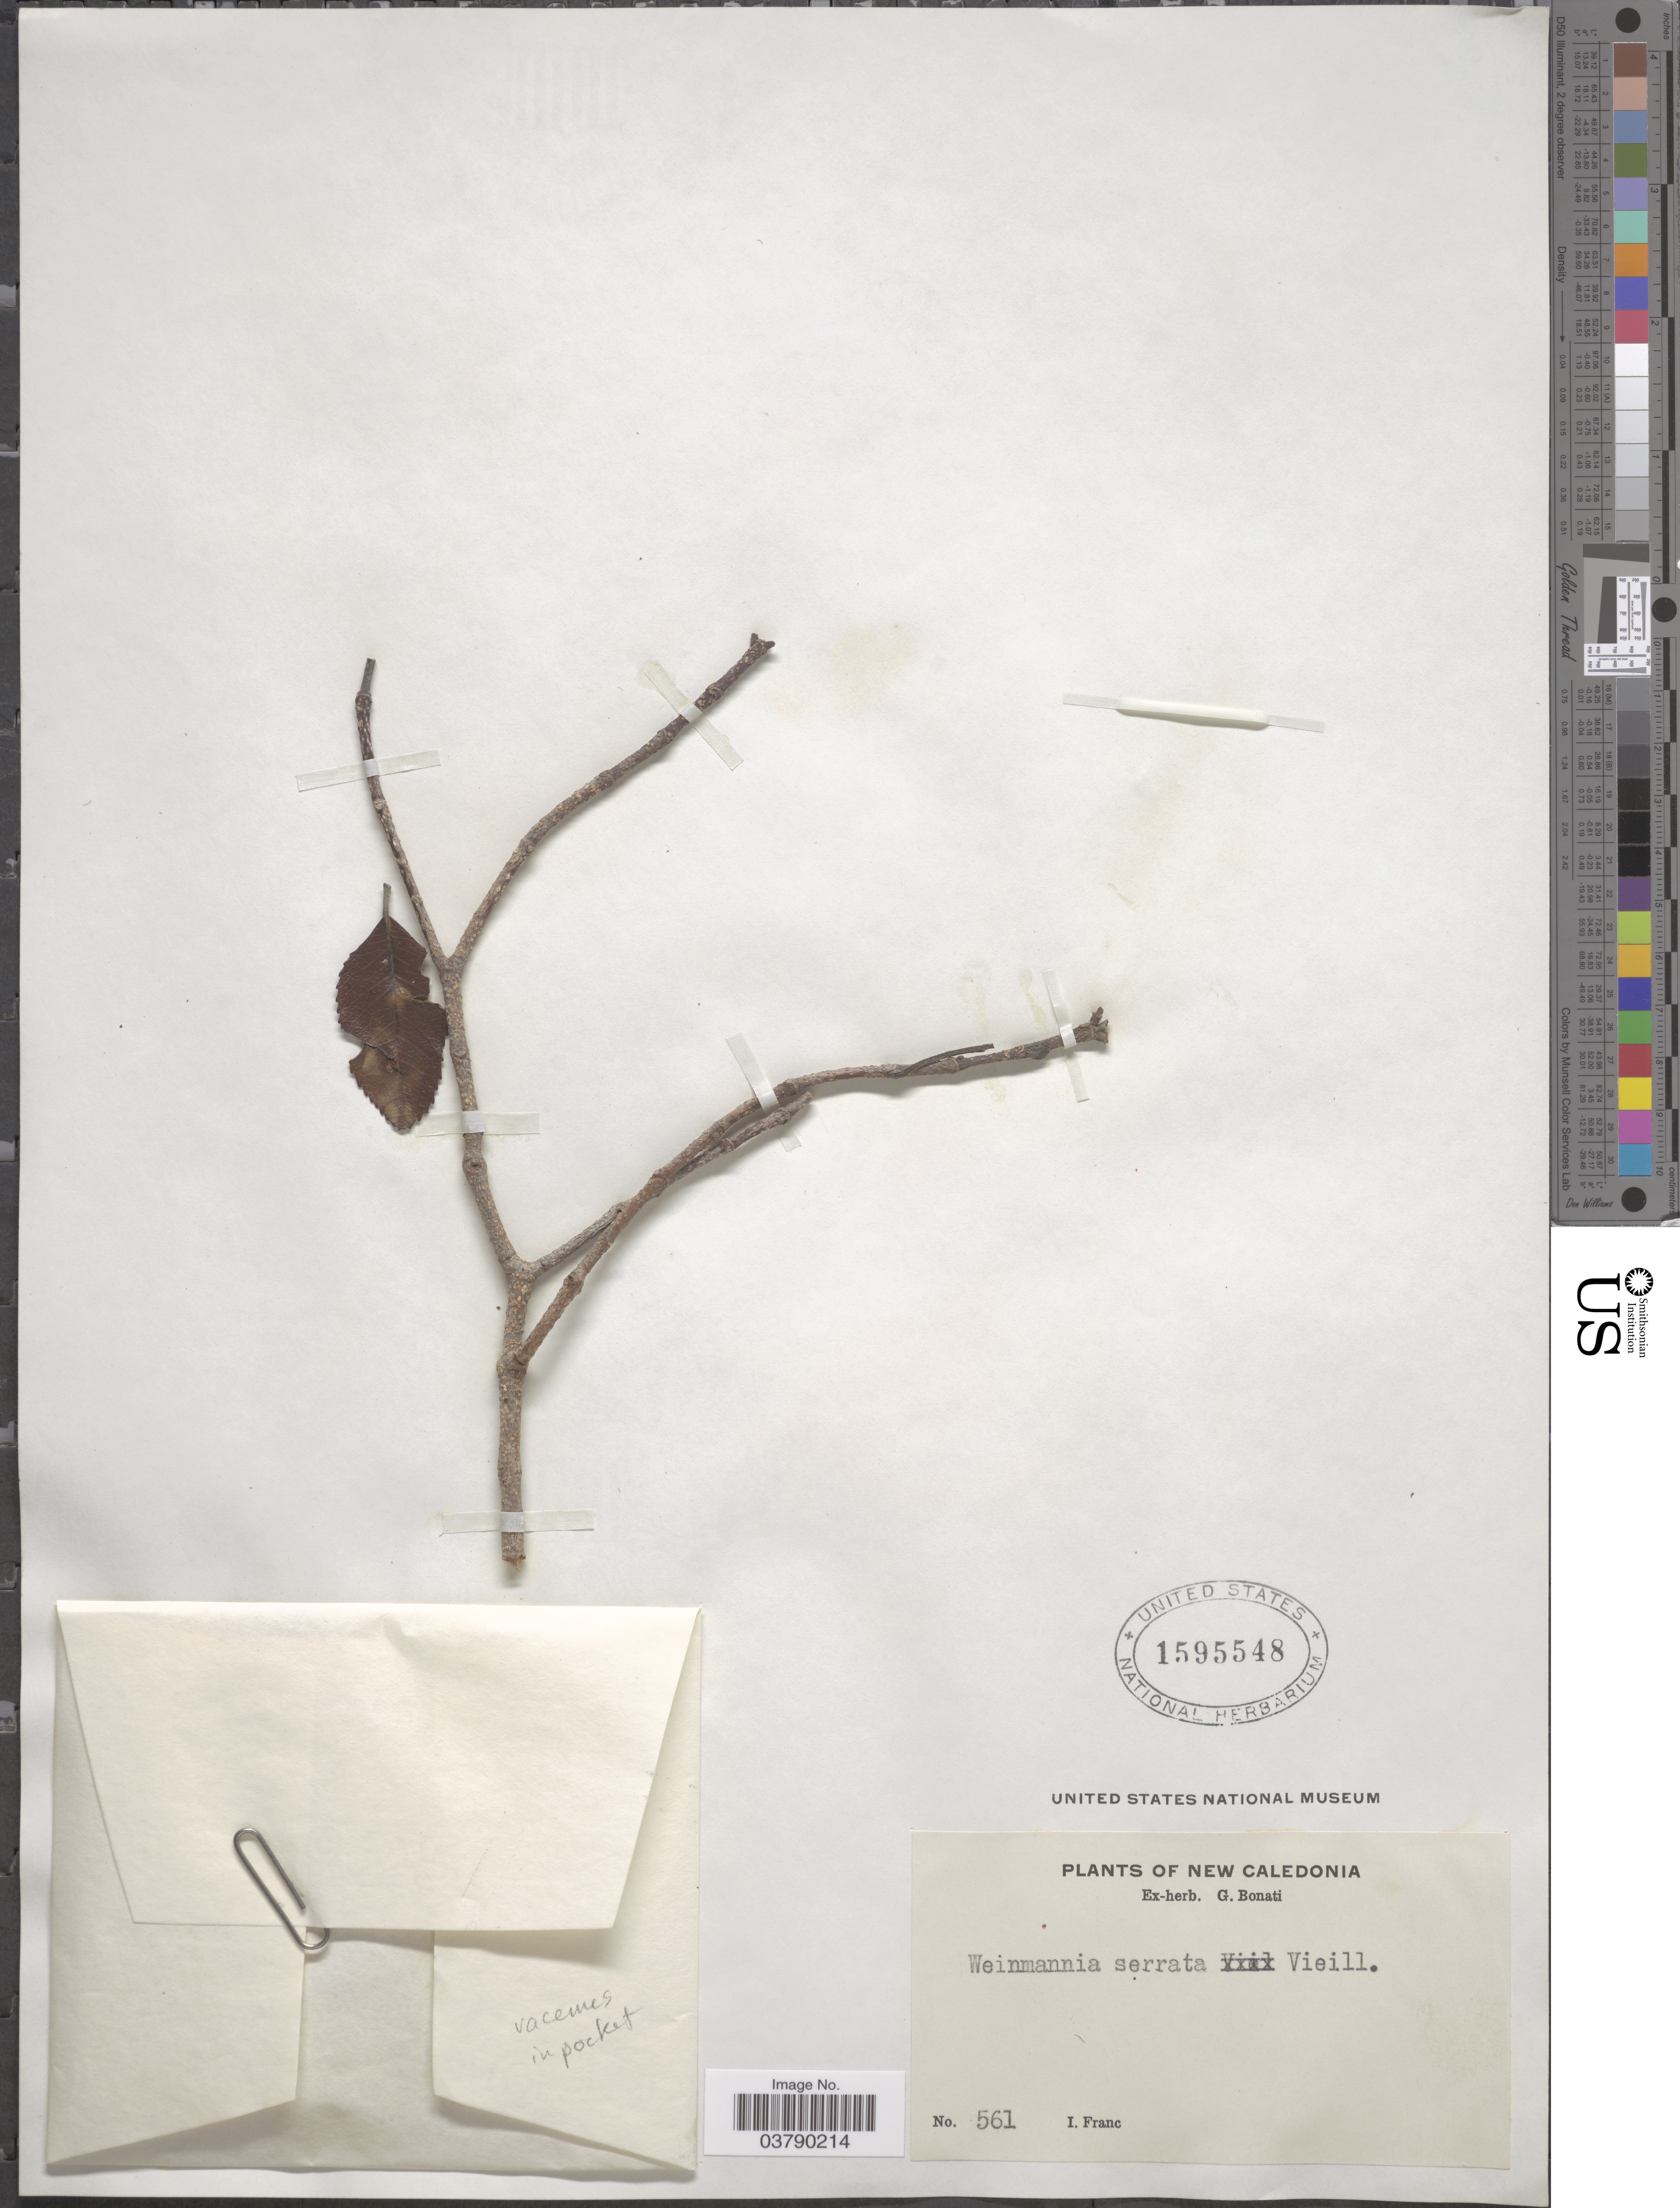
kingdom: Plantae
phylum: Tracheophyta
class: Magnoliopsida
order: Oxalidales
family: Cunoniaceae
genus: Pterophylla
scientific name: Pterophylla serrata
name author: (Brongn. & Gris) Pillon & H.C. Hopkins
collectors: I. Franc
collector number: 561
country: New Caledonia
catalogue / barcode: US 1595548